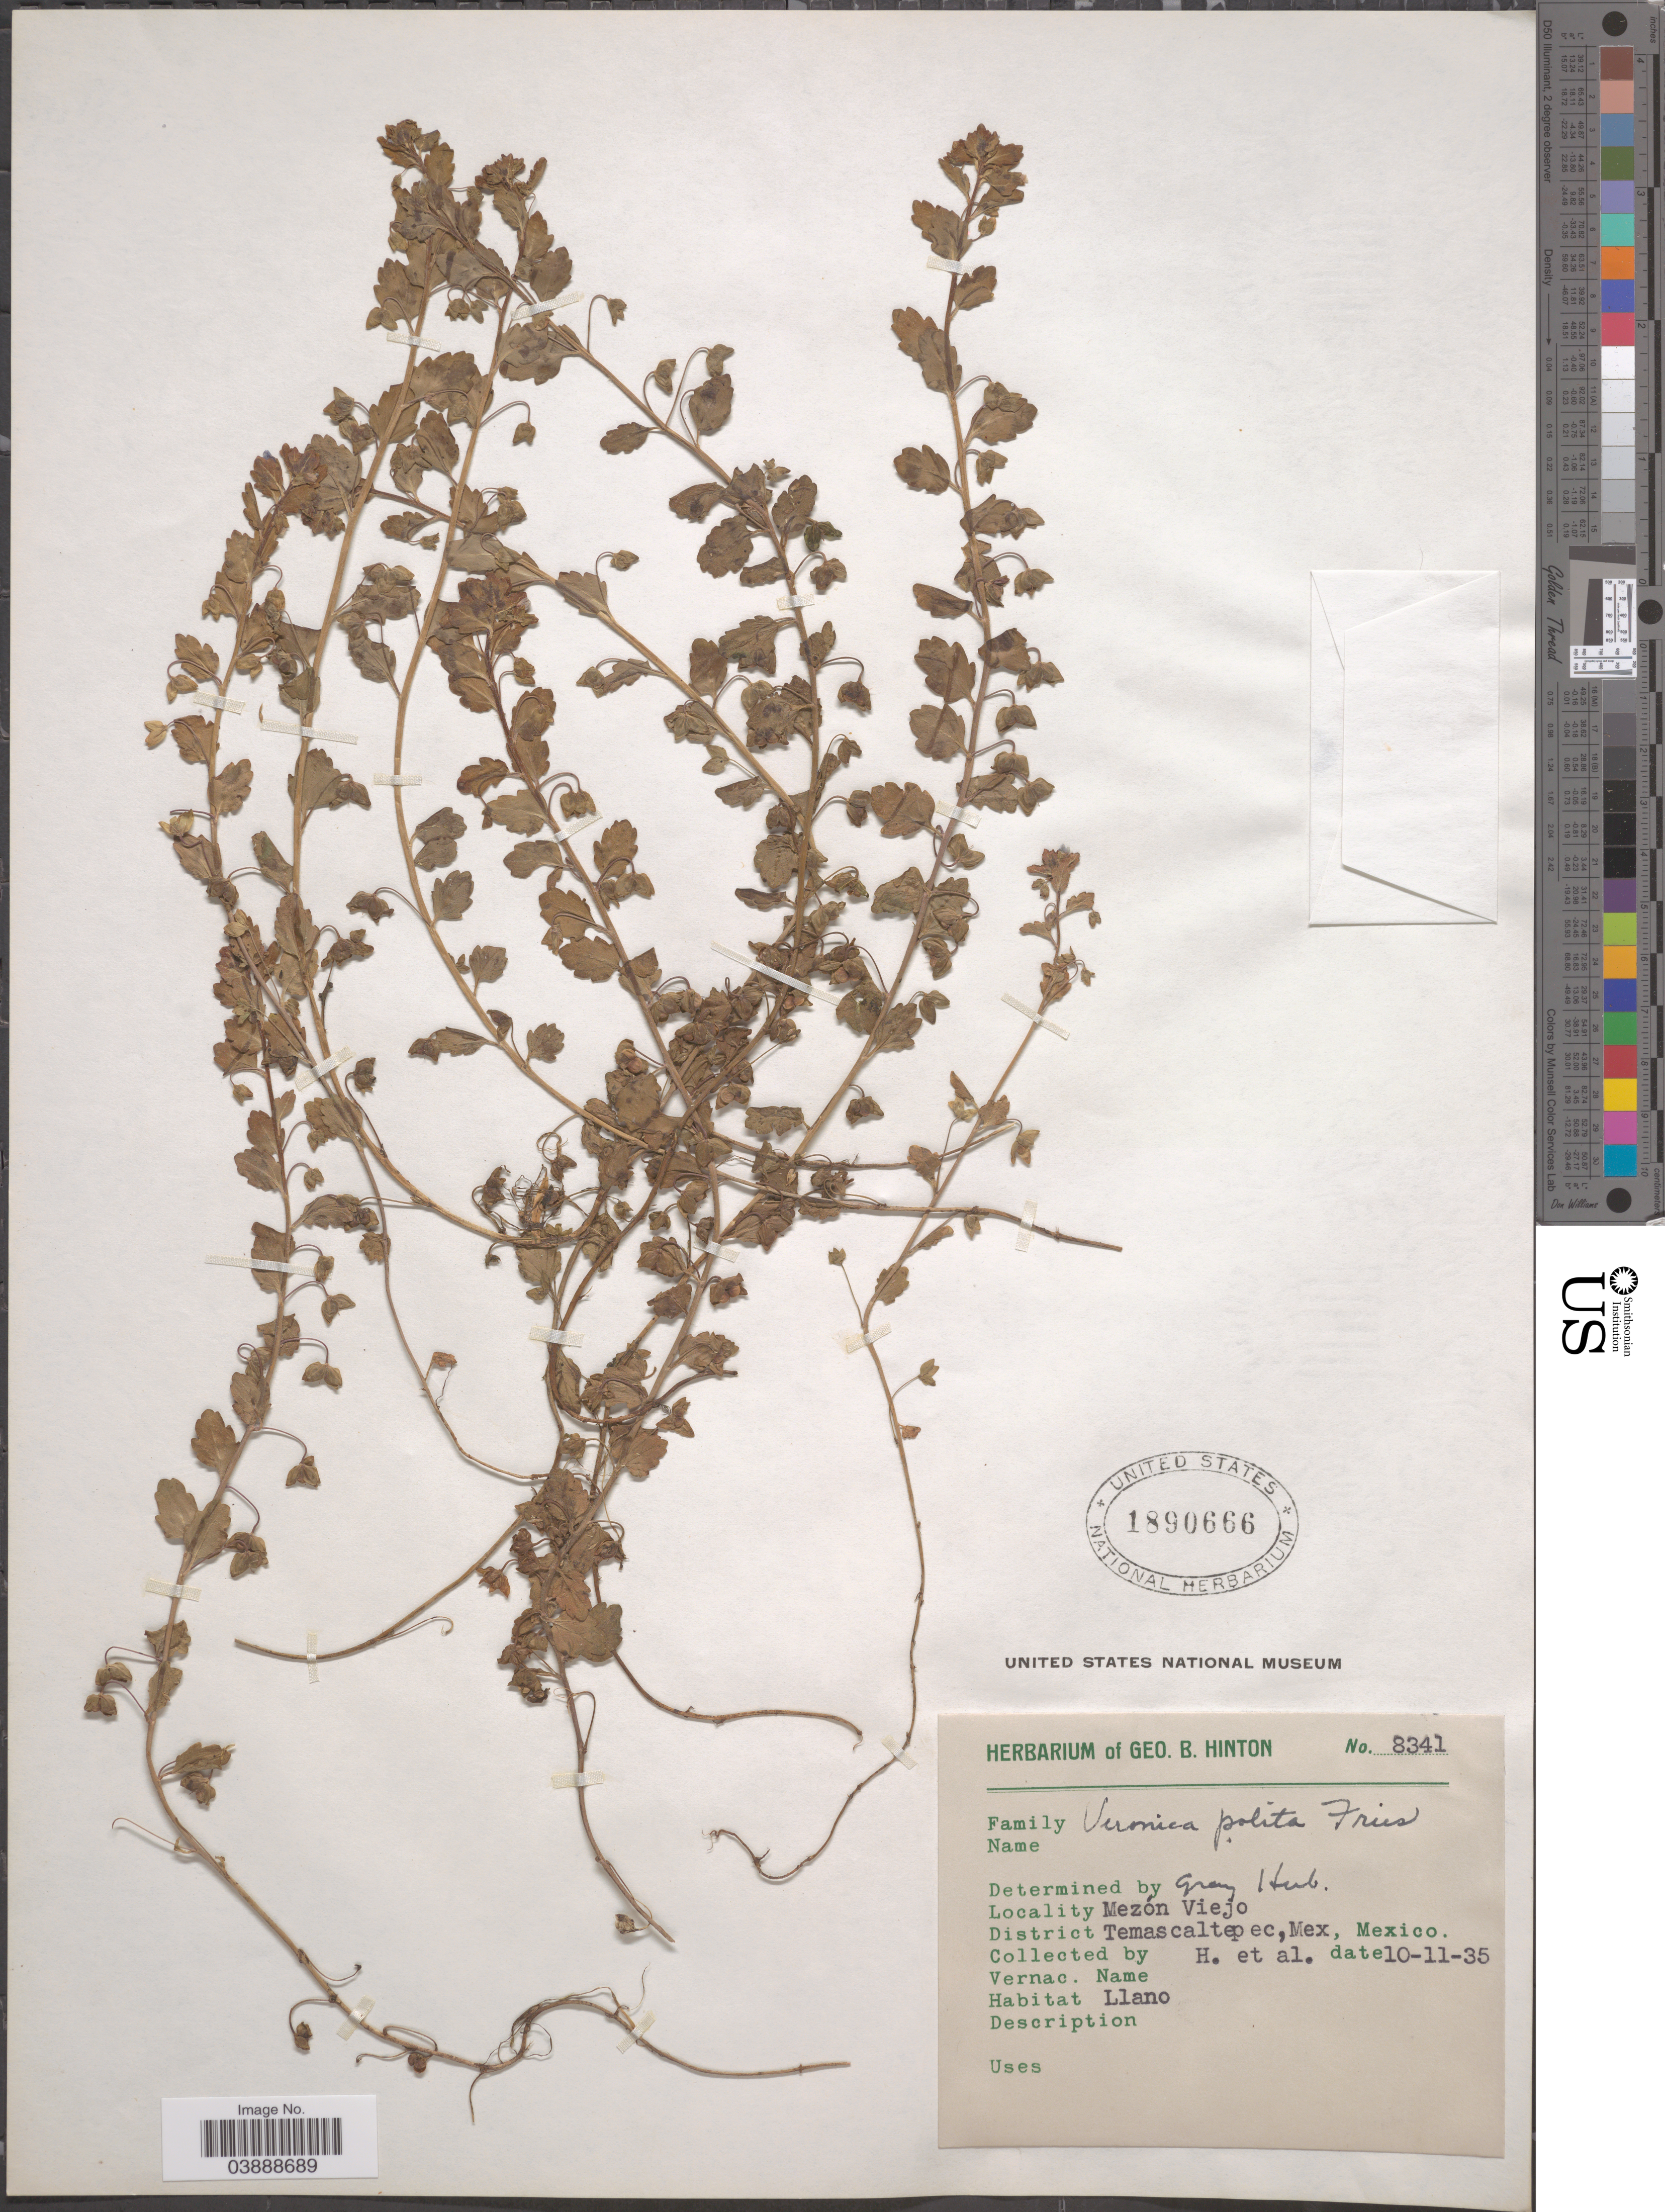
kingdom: Plantae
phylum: Tracheophyta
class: Magnoliopsida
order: Lamiales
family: Plantaginaceae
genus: Veronica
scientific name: Veronica polita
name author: Fr.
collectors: G. B. Hinton & et al.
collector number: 8341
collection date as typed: Transcribed d/m/y: 11/10/35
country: Mexico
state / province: México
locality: Mezón Viejo. District Temascaltepec.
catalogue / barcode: US 1890666